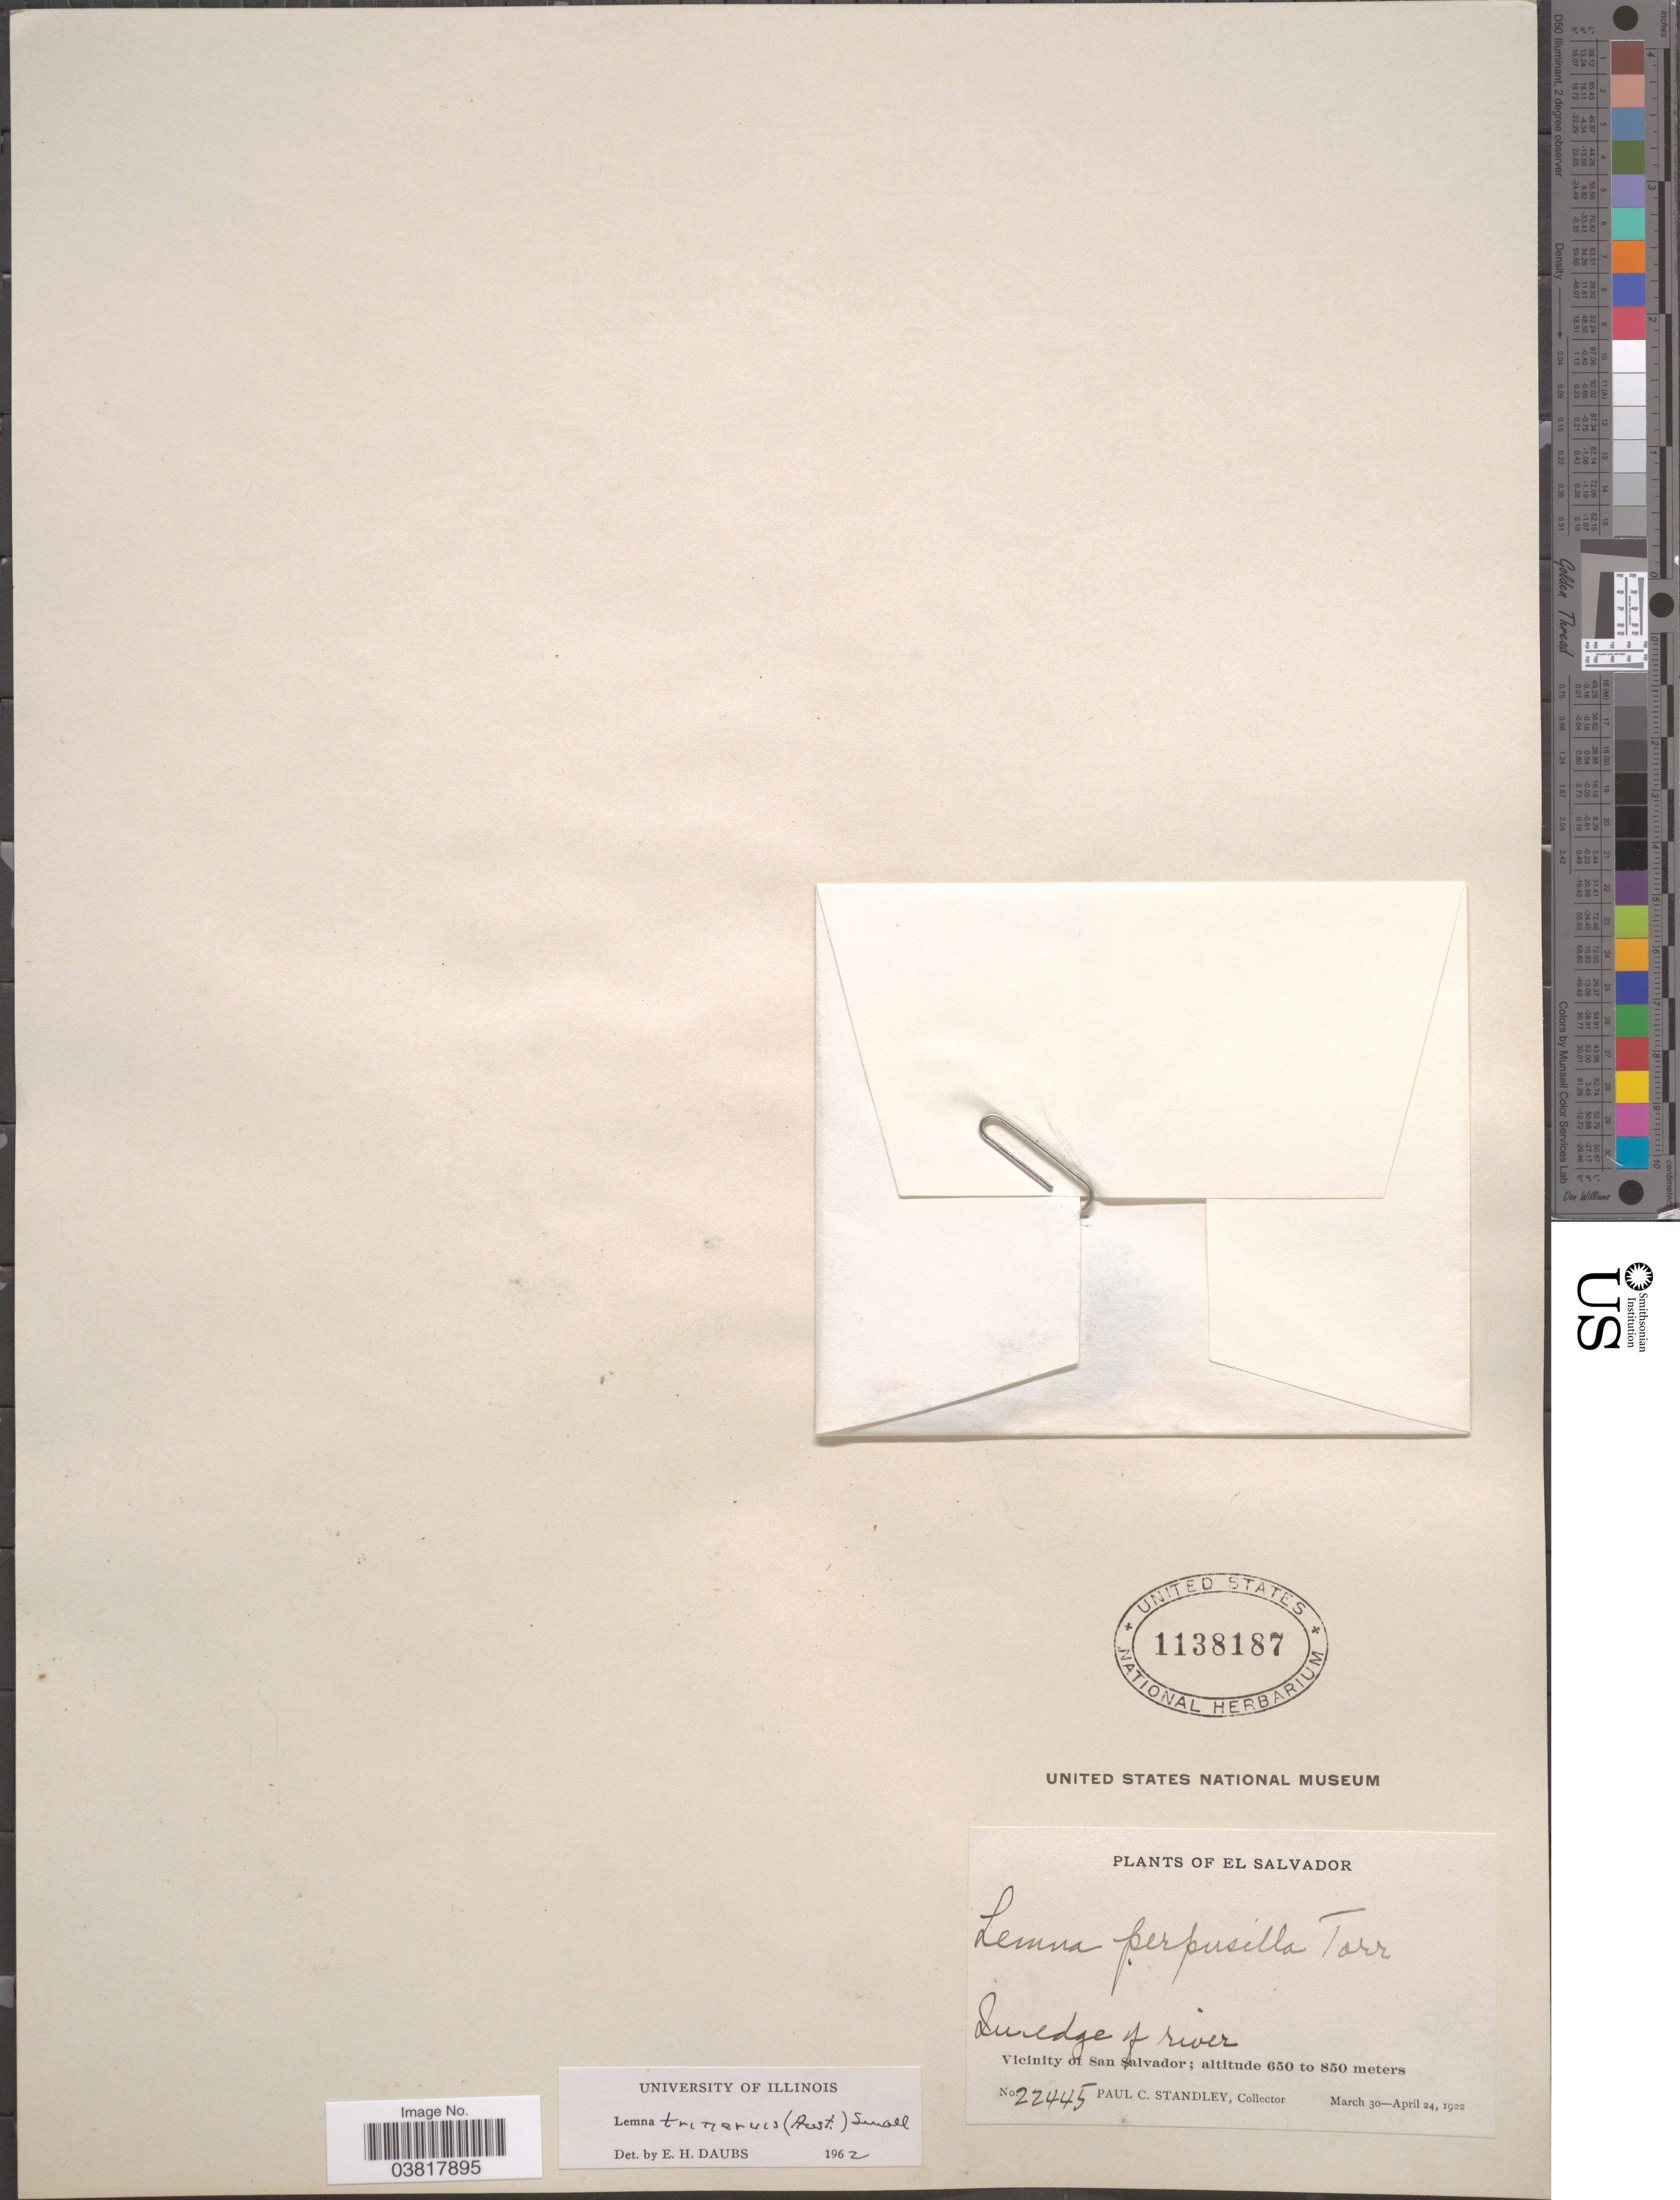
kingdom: Plantae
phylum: Tracheophyta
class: Liliopsida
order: Alismatales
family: Araceae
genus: Lemna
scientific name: Lemna trinervis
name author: Small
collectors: P. C. Standley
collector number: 22445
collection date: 1922-03-30/1922-04-24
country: El Salvador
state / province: San Salvador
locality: Vicinity of San Salvador.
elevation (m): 650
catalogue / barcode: US 1138187